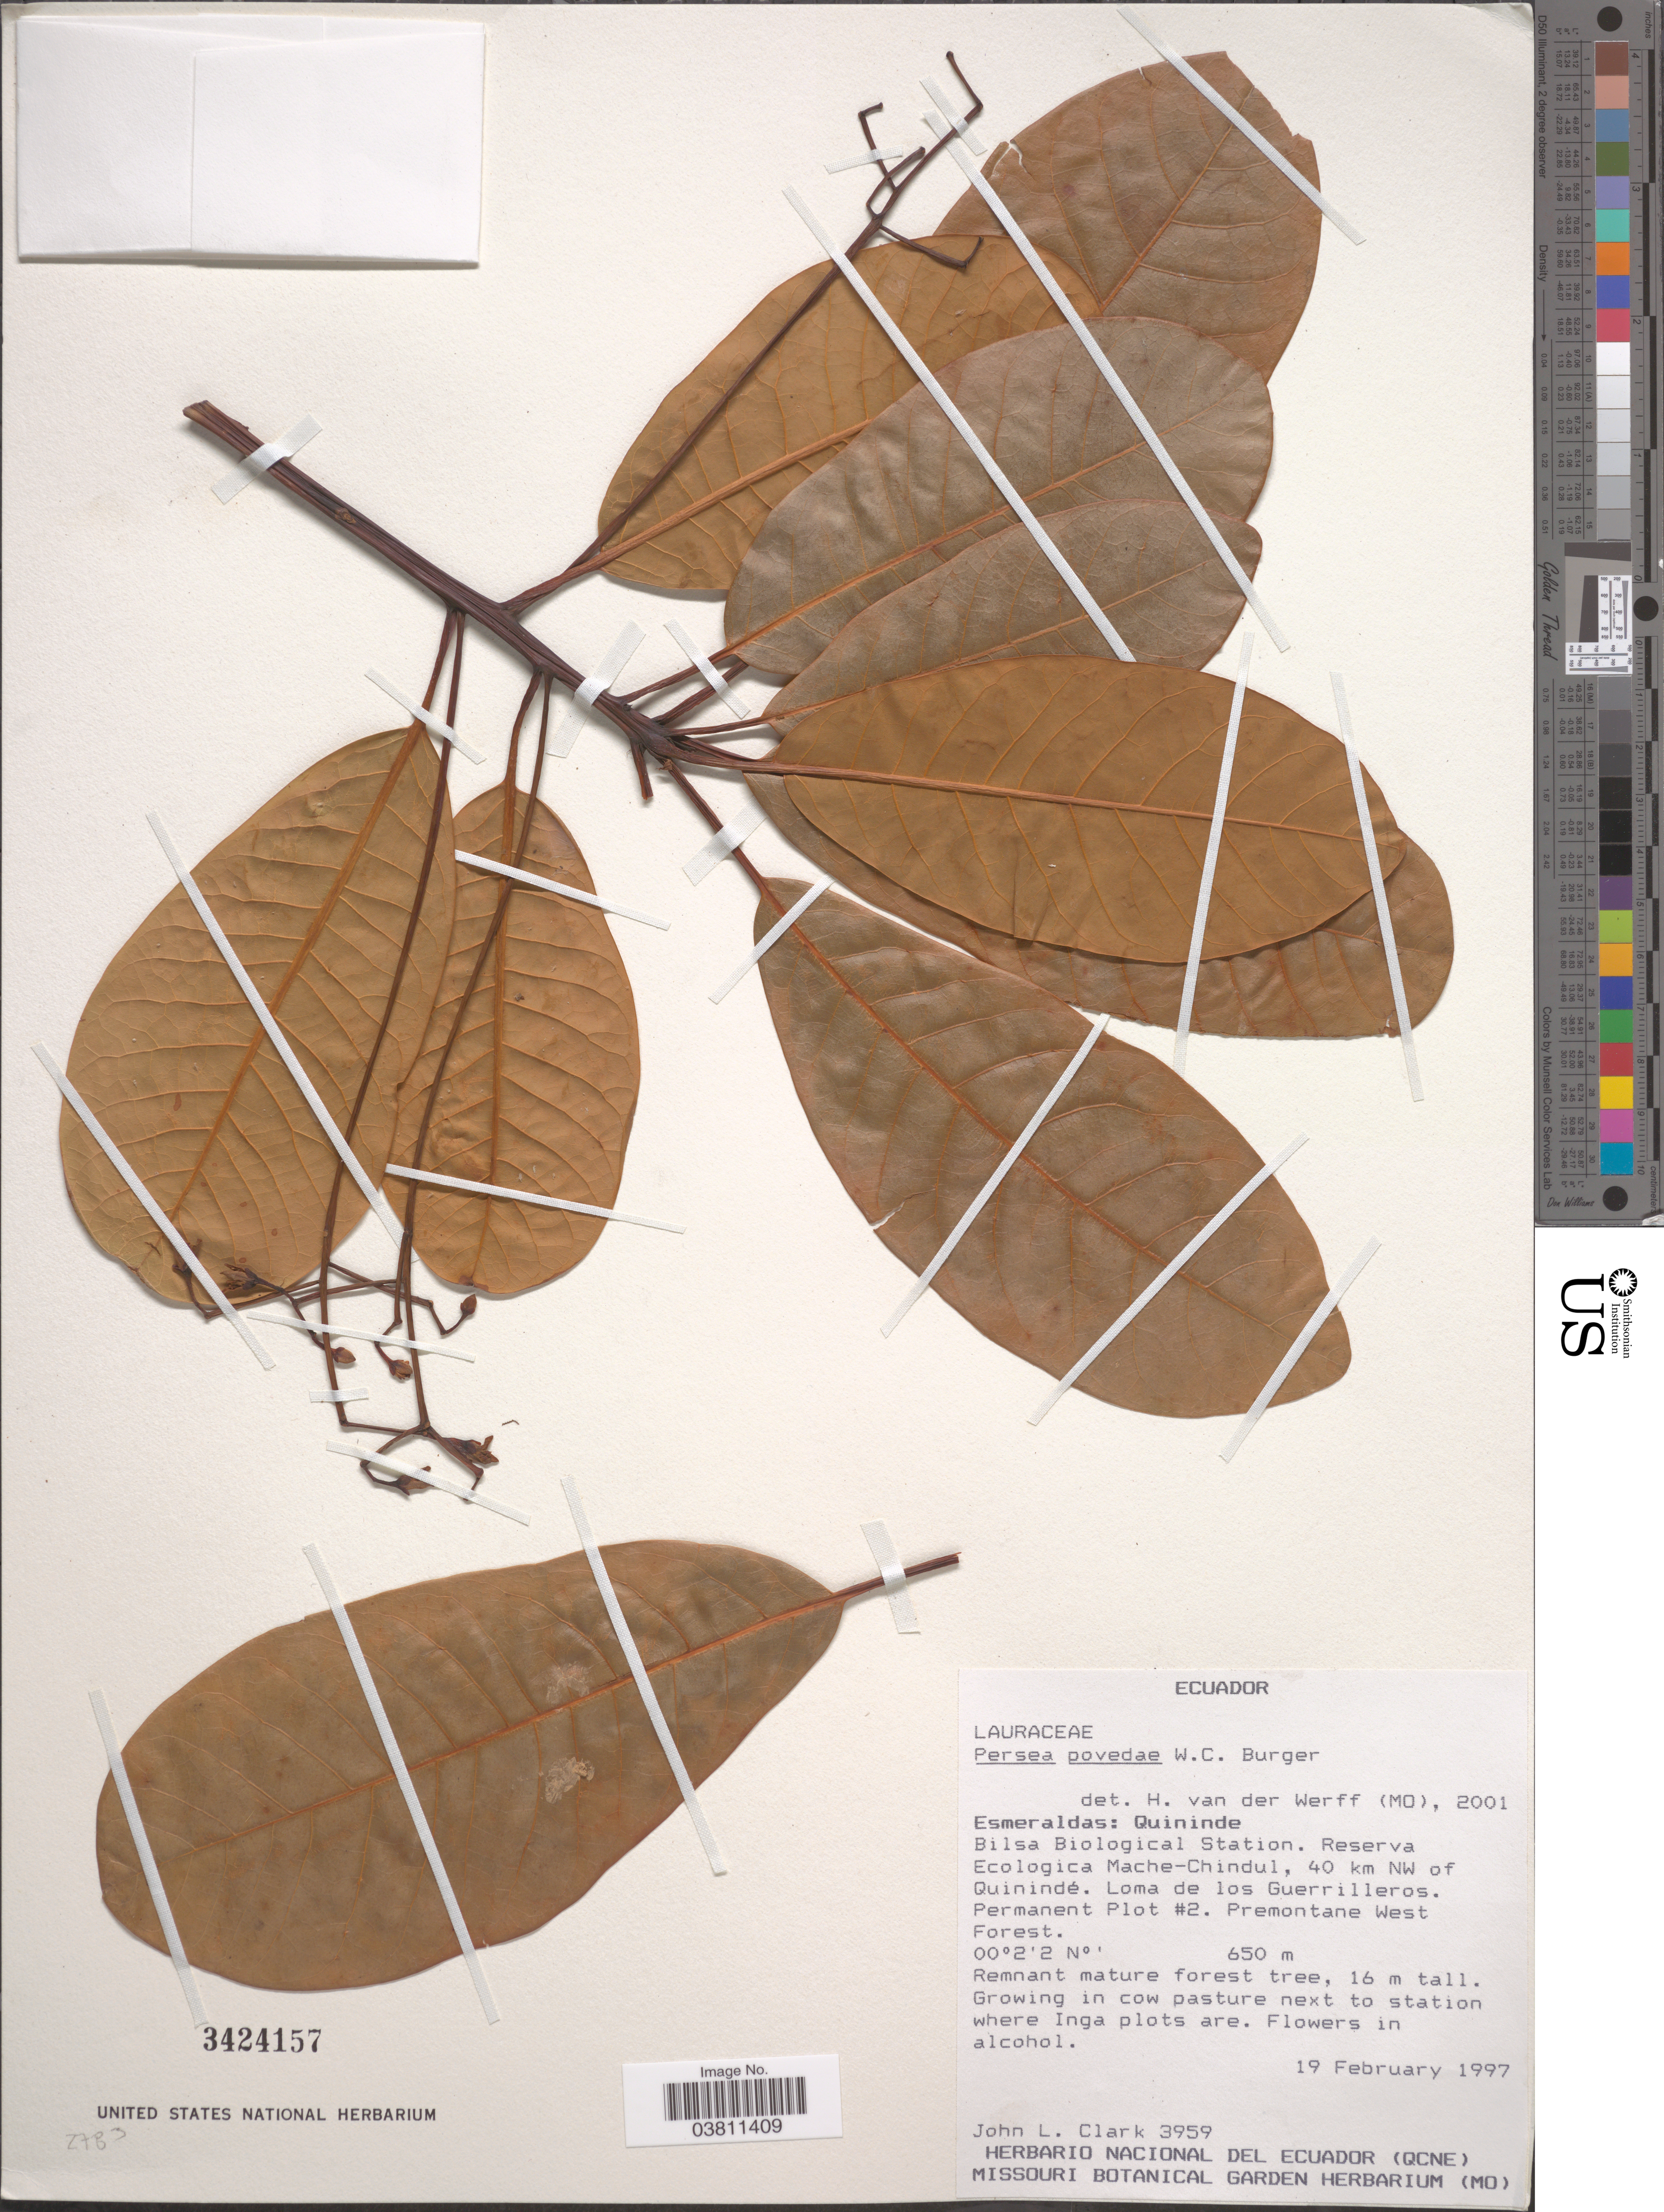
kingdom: Plantae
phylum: Tracheophyta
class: Magnoliopsida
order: Laurales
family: Lauraceae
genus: Persea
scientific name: Persea povedae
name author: W.C. Burger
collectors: J. L. Clark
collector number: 3959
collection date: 1997-02-19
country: Ecuador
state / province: Esmeraldas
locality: Quininde. Bilsa Biological Station. Reserva Ecologica Mache-Chindul, 40 km NW of Quinindé. Loma de los Guerrilleros. Permanent Plot #2.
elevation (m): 650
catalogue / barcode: US 3424157